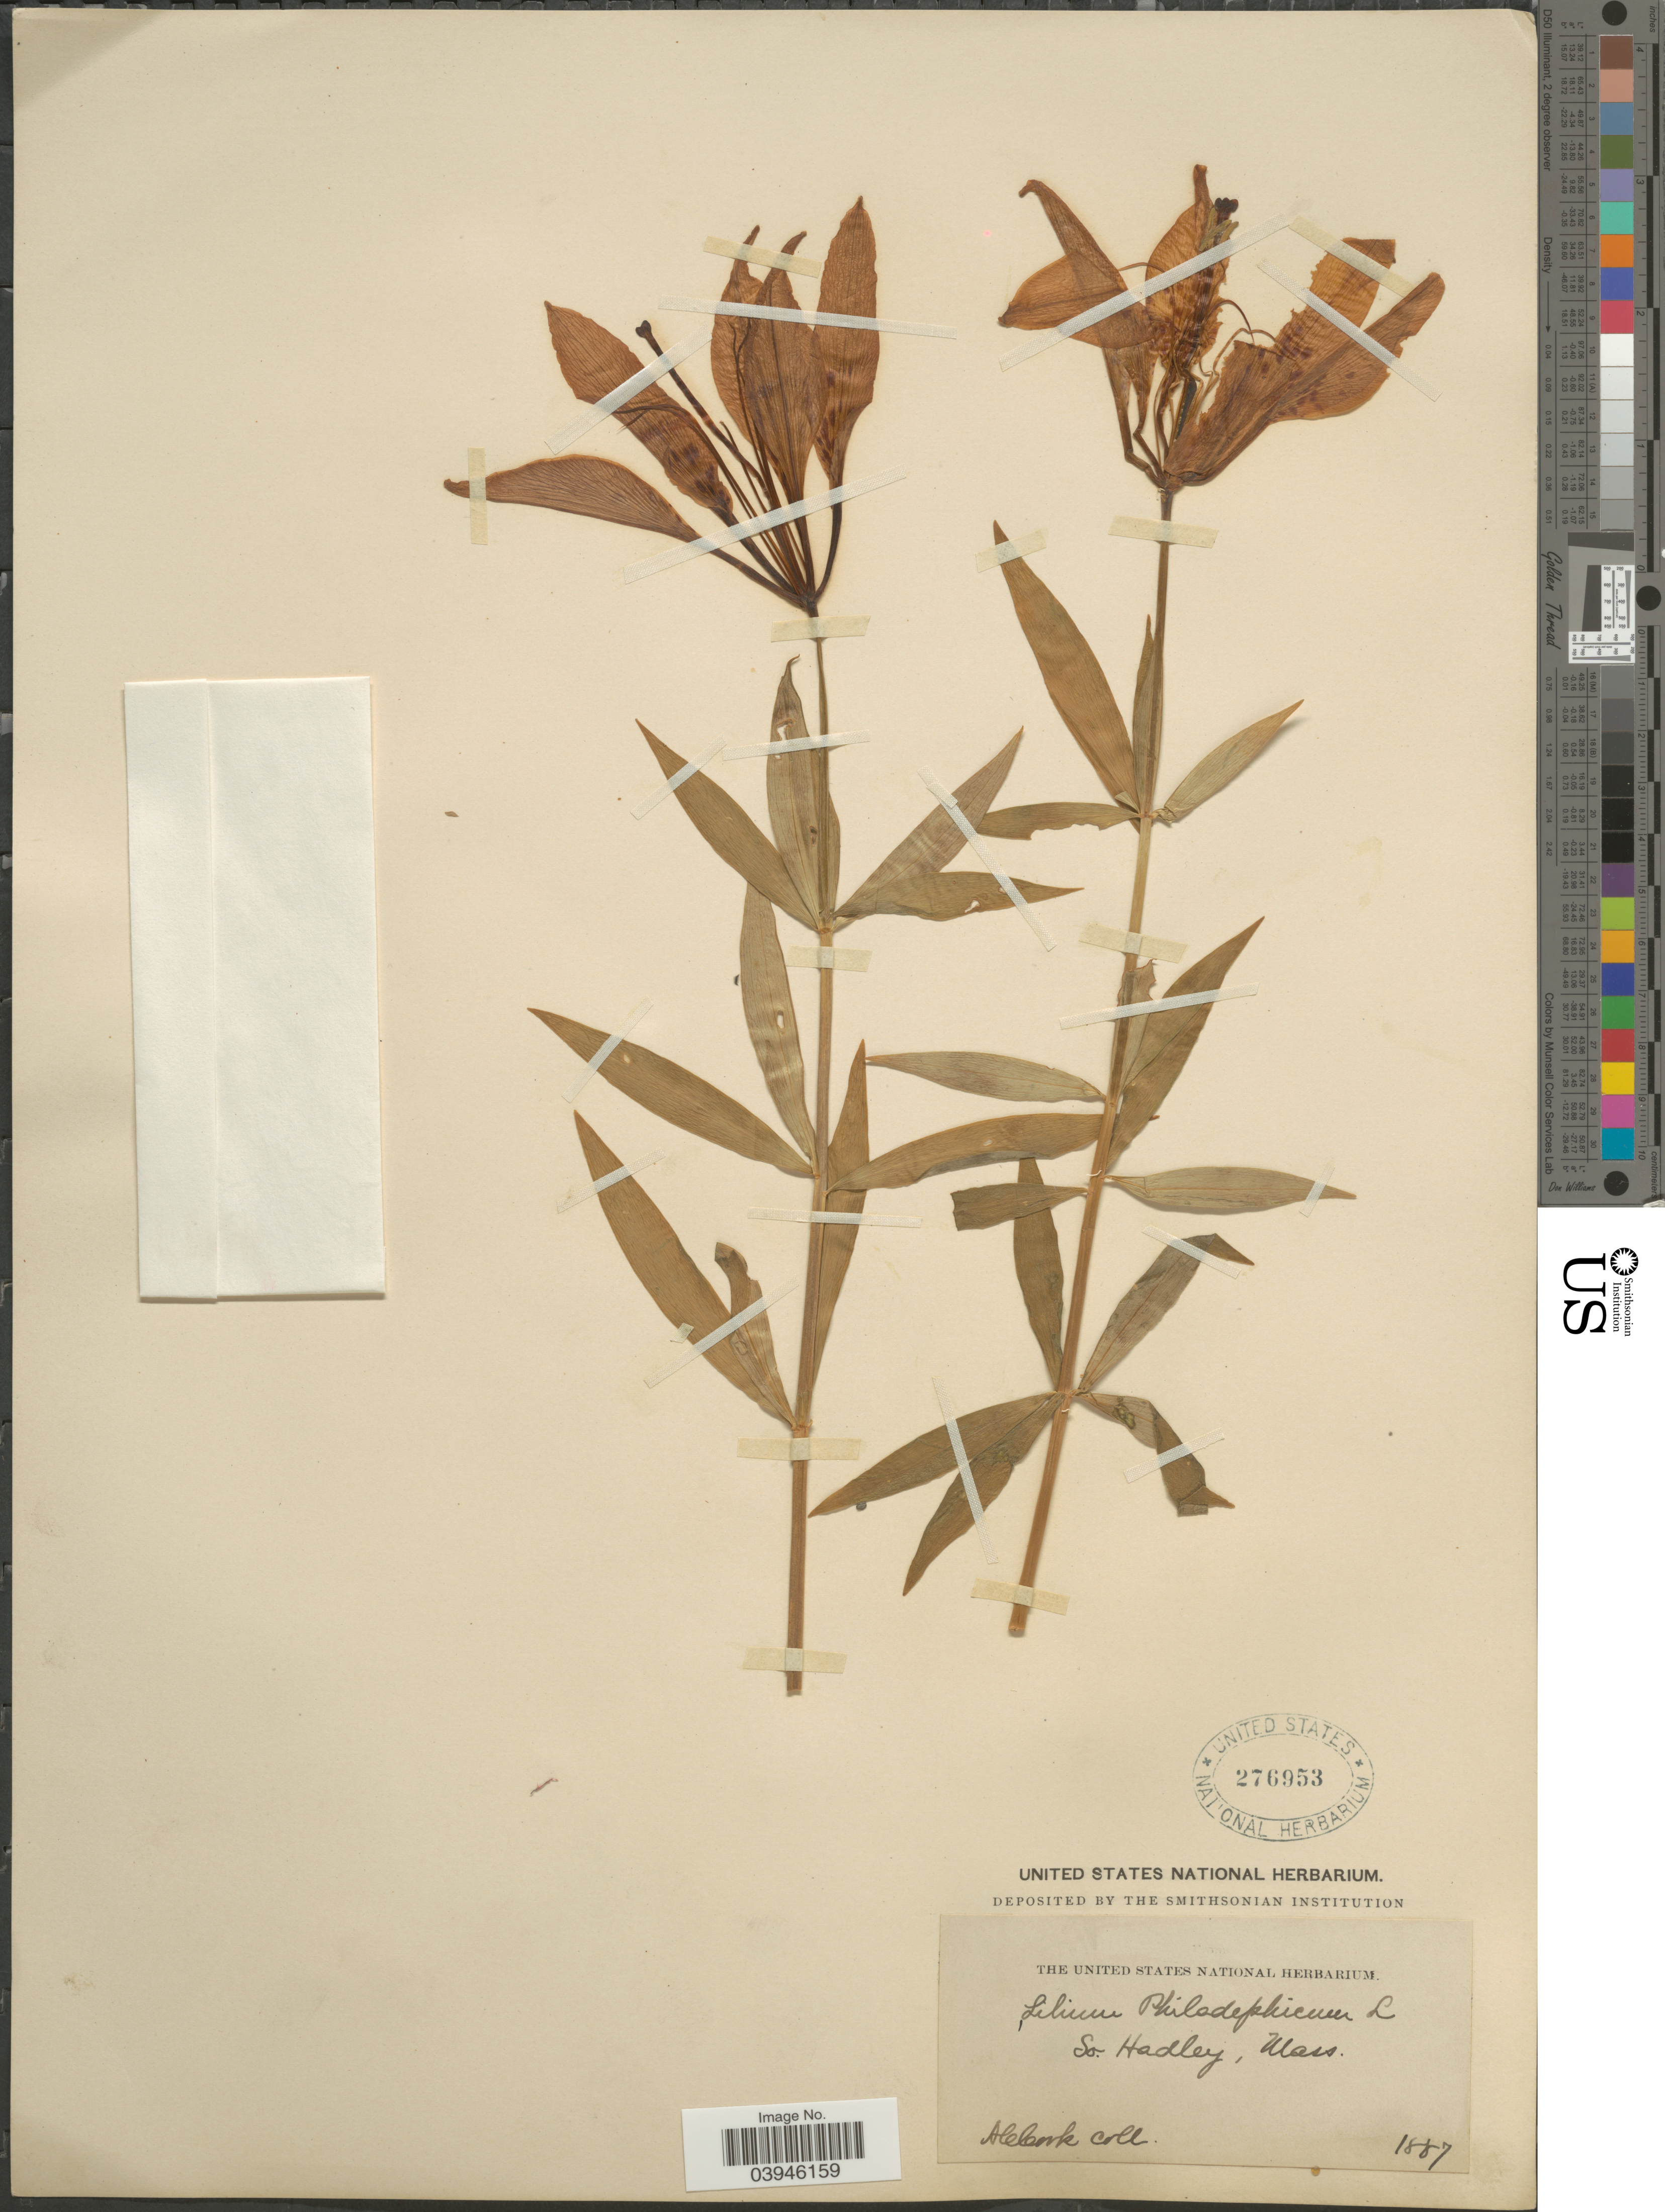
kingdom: Plantae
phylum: Tracheophyta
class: Liliopsida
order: Liliales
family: Liliaceae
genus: Lilium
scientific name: Lilium philadelphicum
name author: L.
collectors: A. Cook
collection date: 1887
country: United States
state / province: Massachusetts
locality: So. Hadley.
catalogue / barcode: US 276953